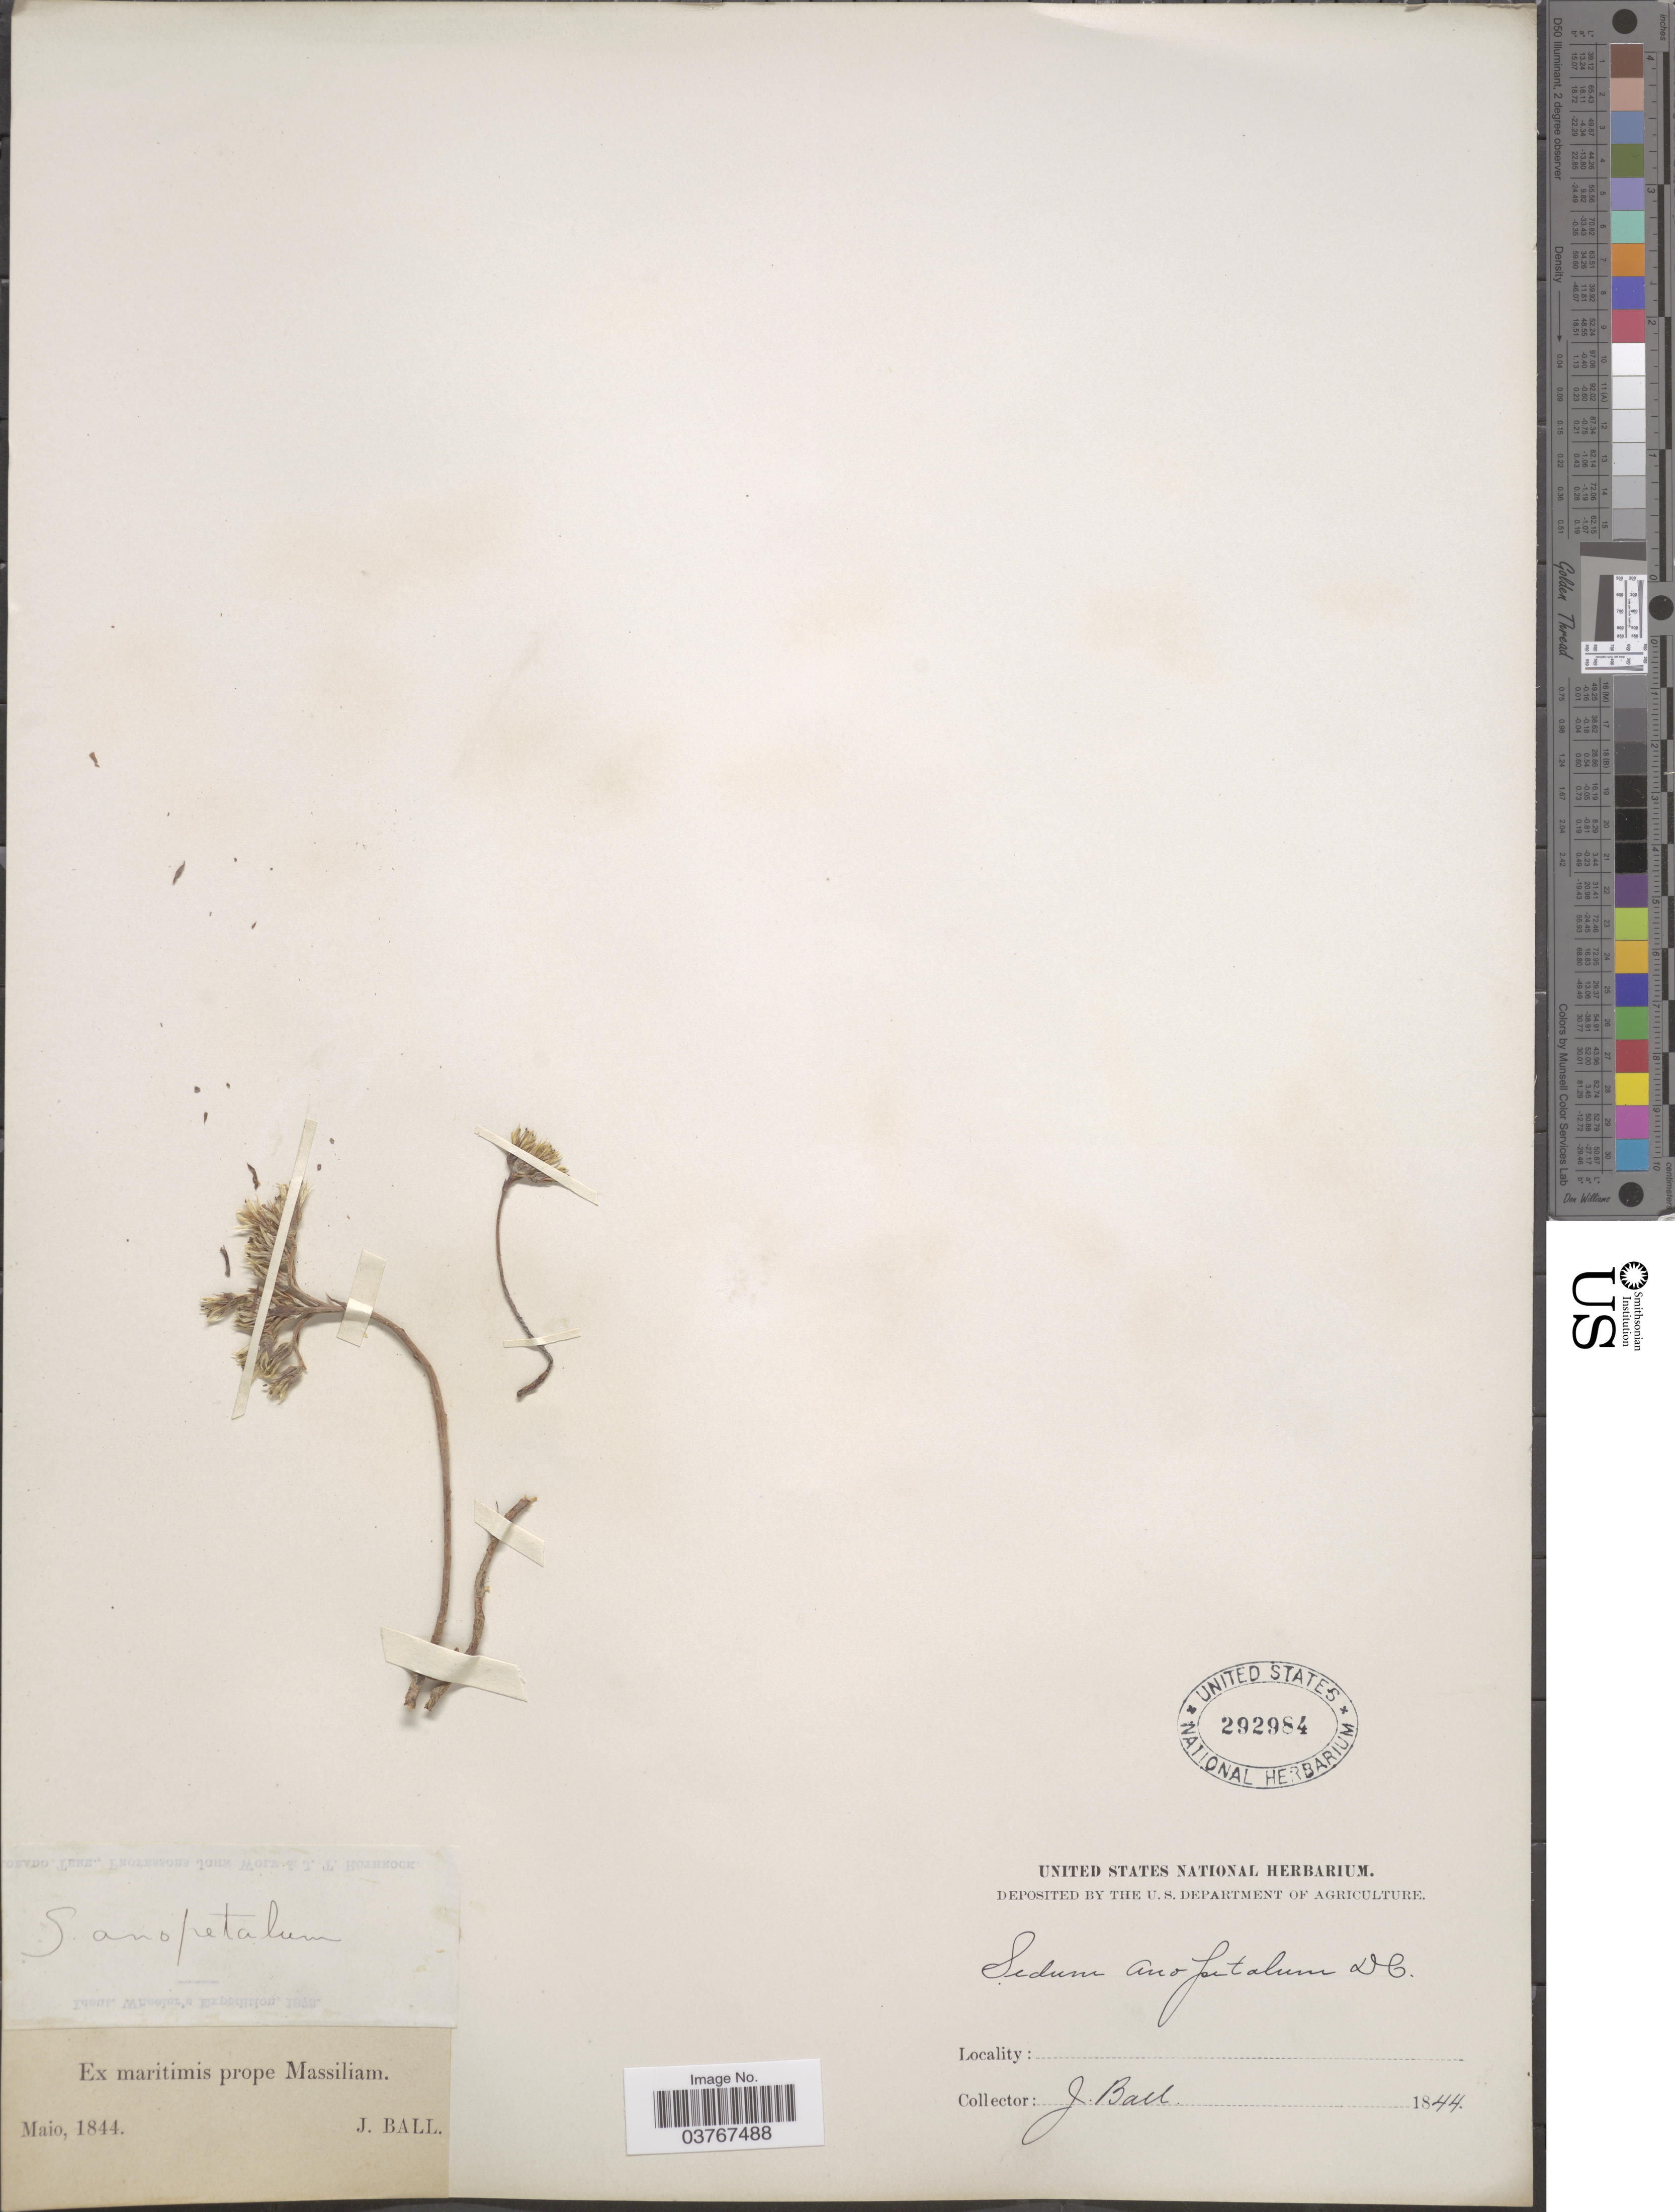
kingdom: Plantae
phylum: Tracheophyta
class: Magnoliopsida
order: Saxifragales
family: Crassulaceae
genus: Sedum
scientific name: Sedum anopetalum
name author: DC.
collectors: J. Ball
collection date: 1844-05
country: France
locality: Ex maritimis prope Massiliam.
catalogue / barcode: US 292984